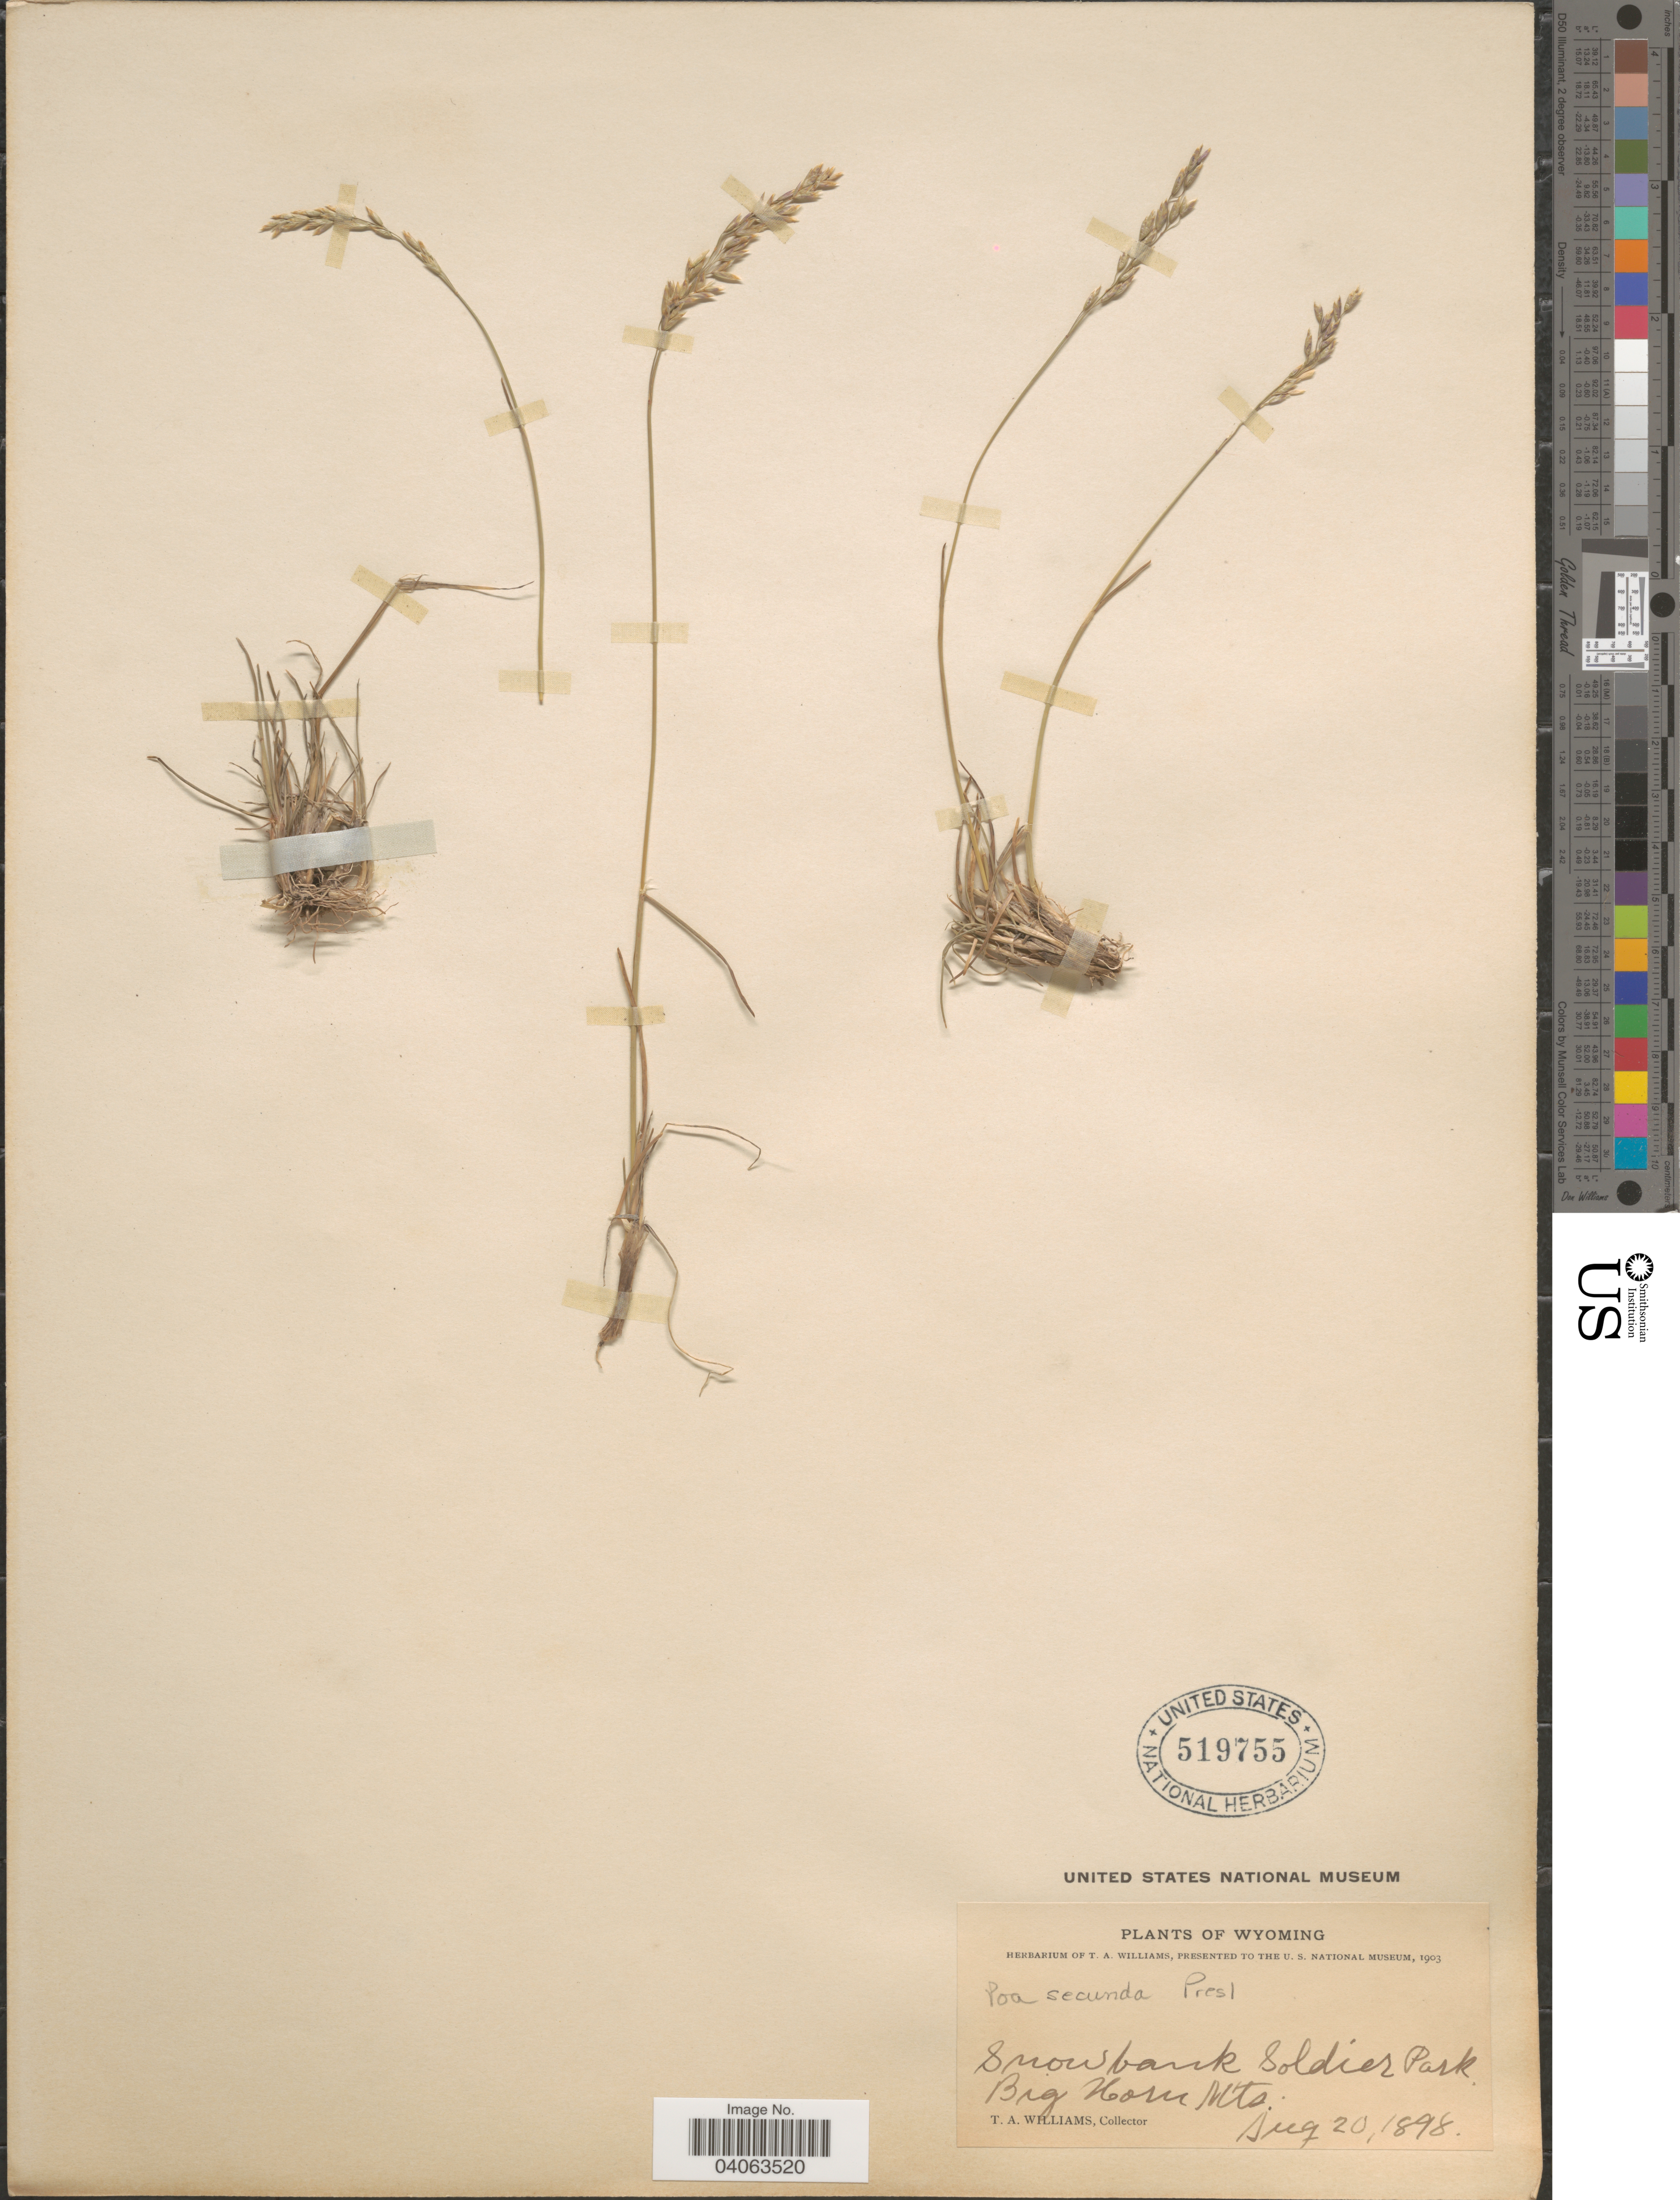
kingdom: Plantae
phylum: Tracheophyta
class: Liliopsida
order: Poales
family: Poaceae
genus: Poa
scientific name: Poa secunda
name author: J. Presl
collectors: T. Williams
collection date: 1898-08-20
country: United States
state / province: Wyoming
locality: Snow bank Soldier Park, Big Horn Mts.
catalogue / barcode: US 519755